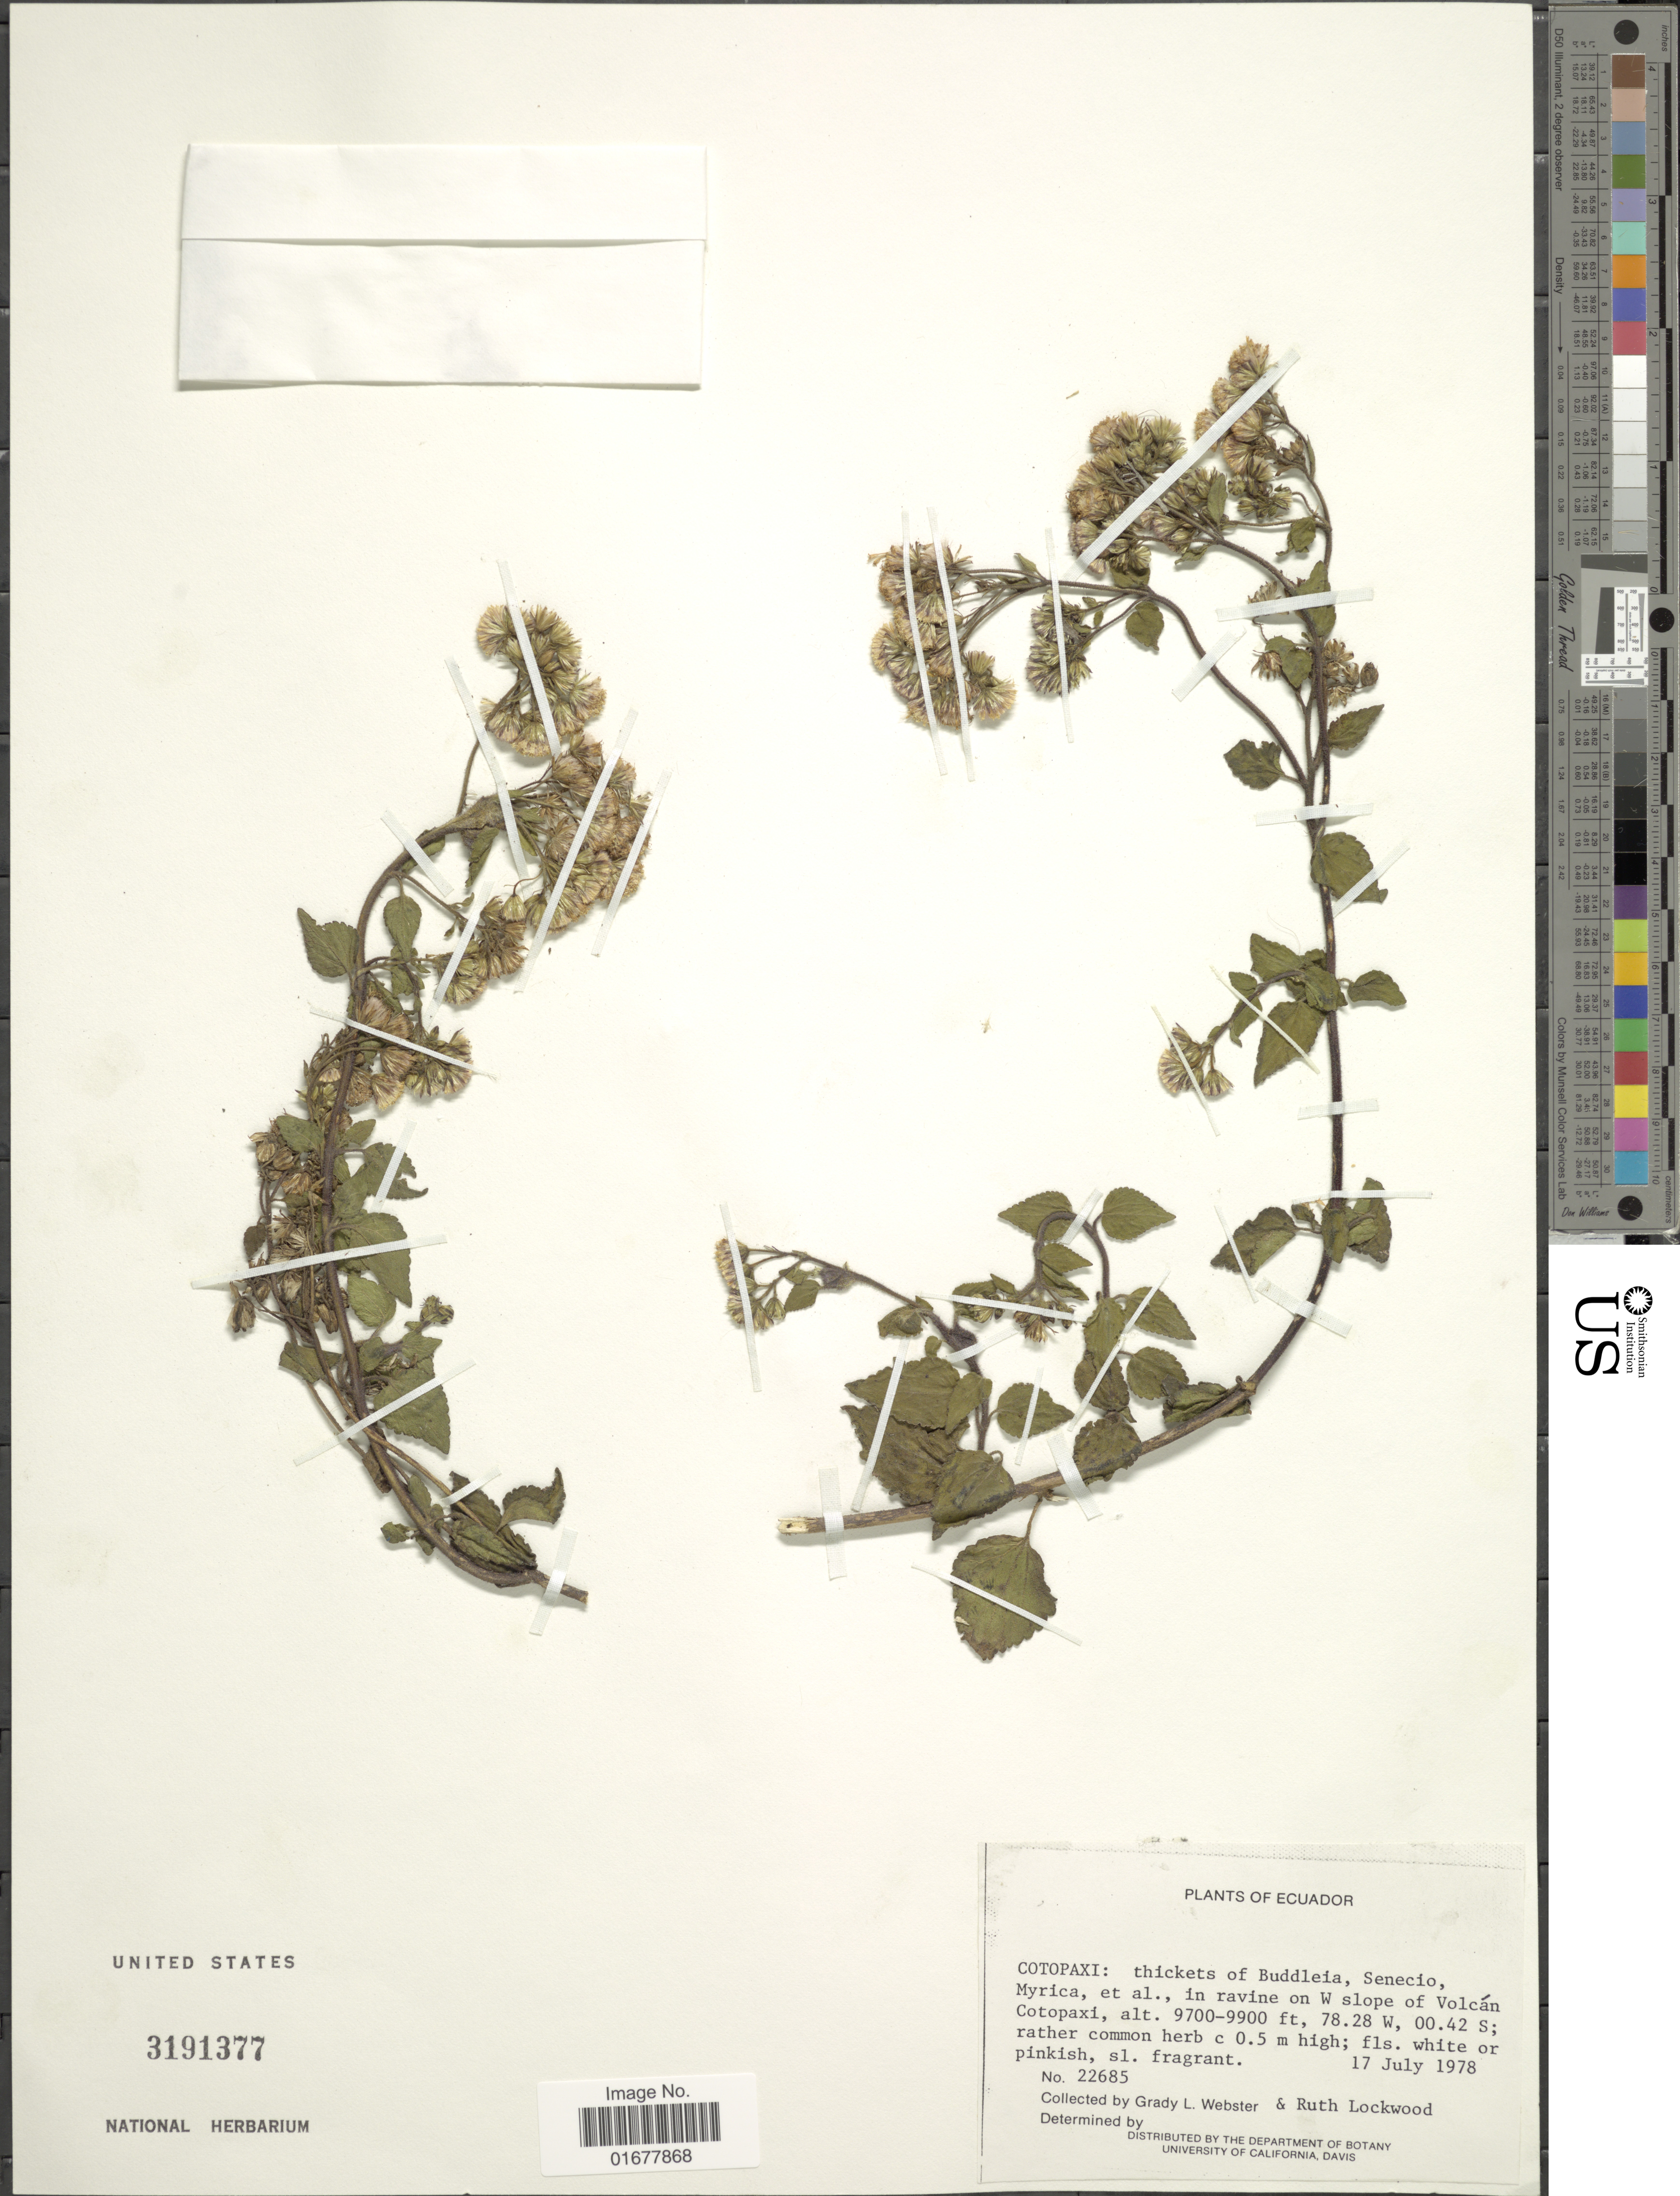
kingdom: Plantae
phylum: Tracheophyta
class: Magnoliopsida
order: Asterales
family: Asteraceae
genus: Ageratina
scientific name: Ageratina cuencana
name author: (B.L. Rob.) R.M. King & H. Rob.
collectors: G. L. Webster & R. Lockwood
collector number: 22685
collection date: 1978-07-17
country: Ecuador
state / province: Cotopaxi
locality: Cotopaxi: thickets of Buddleia, Senecio, Myrica, et al., in ravine on W slope of Volcan Cotopaxi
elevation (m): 2957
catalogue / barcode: US 3191377